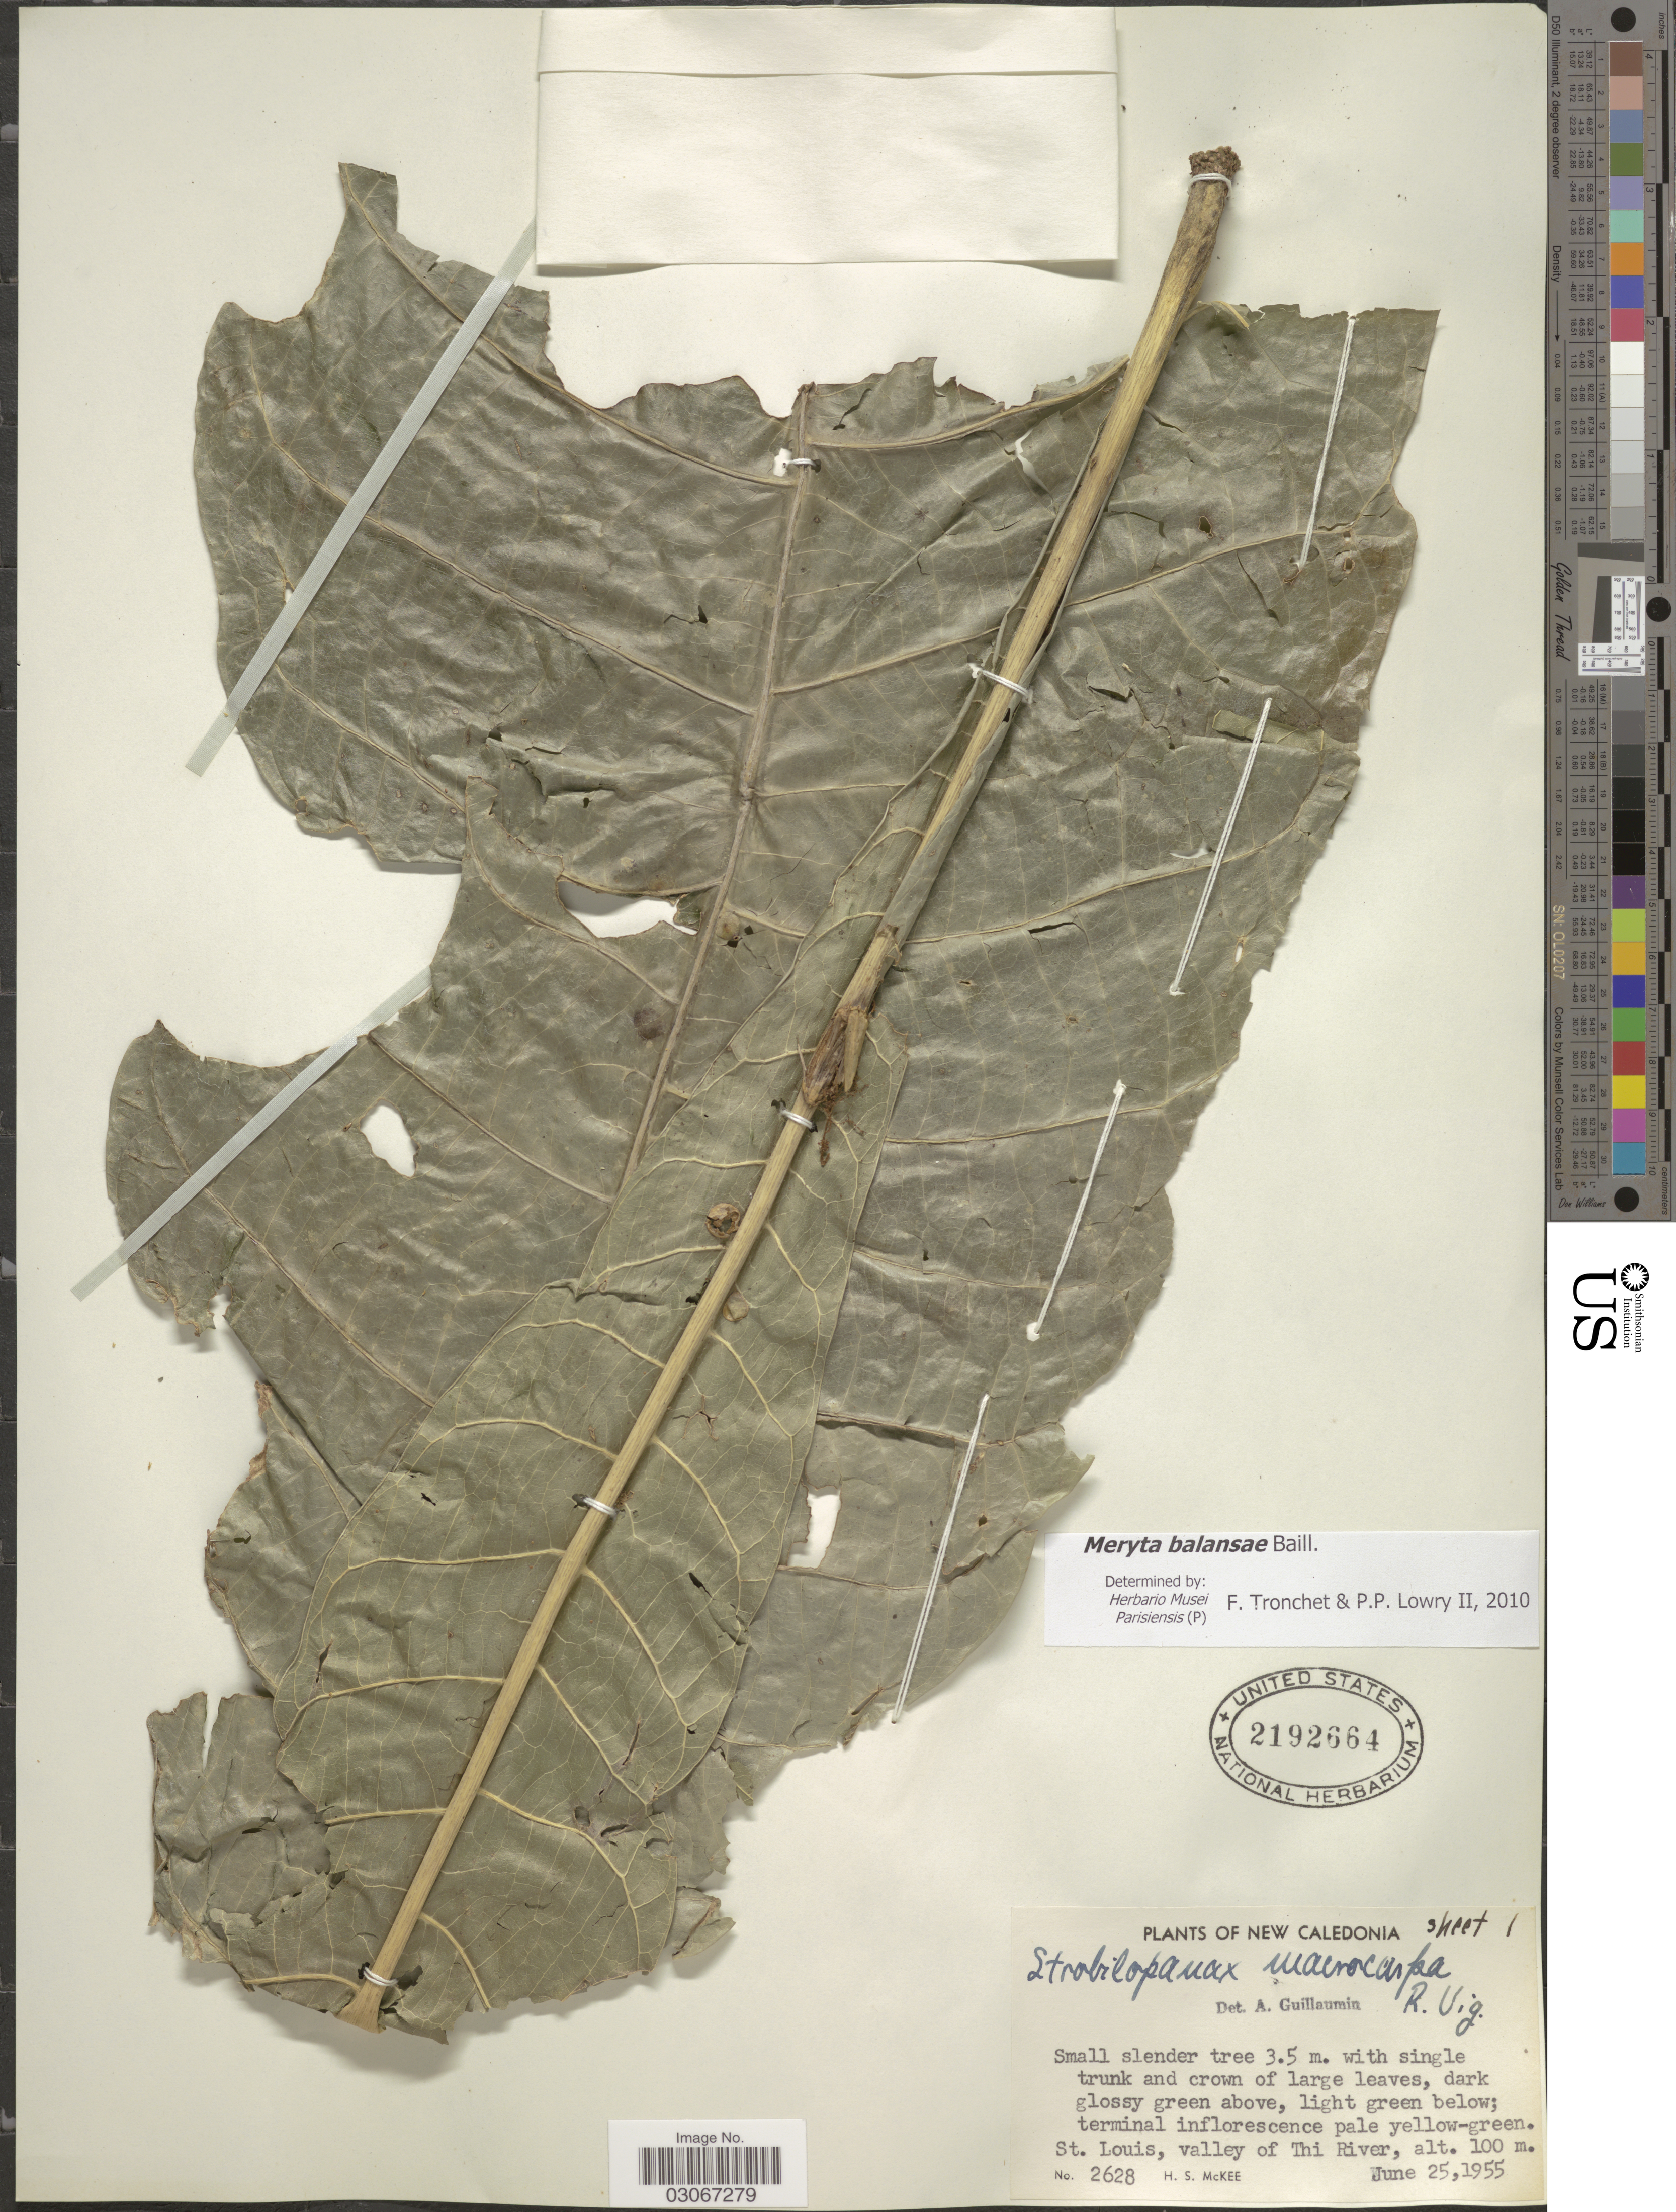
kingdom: Plantae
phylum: Tracheophyta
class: Magnoliopsida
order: Apiales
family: Araliaceae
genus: Meryta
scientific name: Meryta balansae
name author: Baill.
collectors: H. S. McKee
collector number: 2628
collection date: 1955-06-25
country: New Caledonia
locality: St. Louis, valley of Thi River.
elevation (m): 100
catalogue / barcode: US 2192664